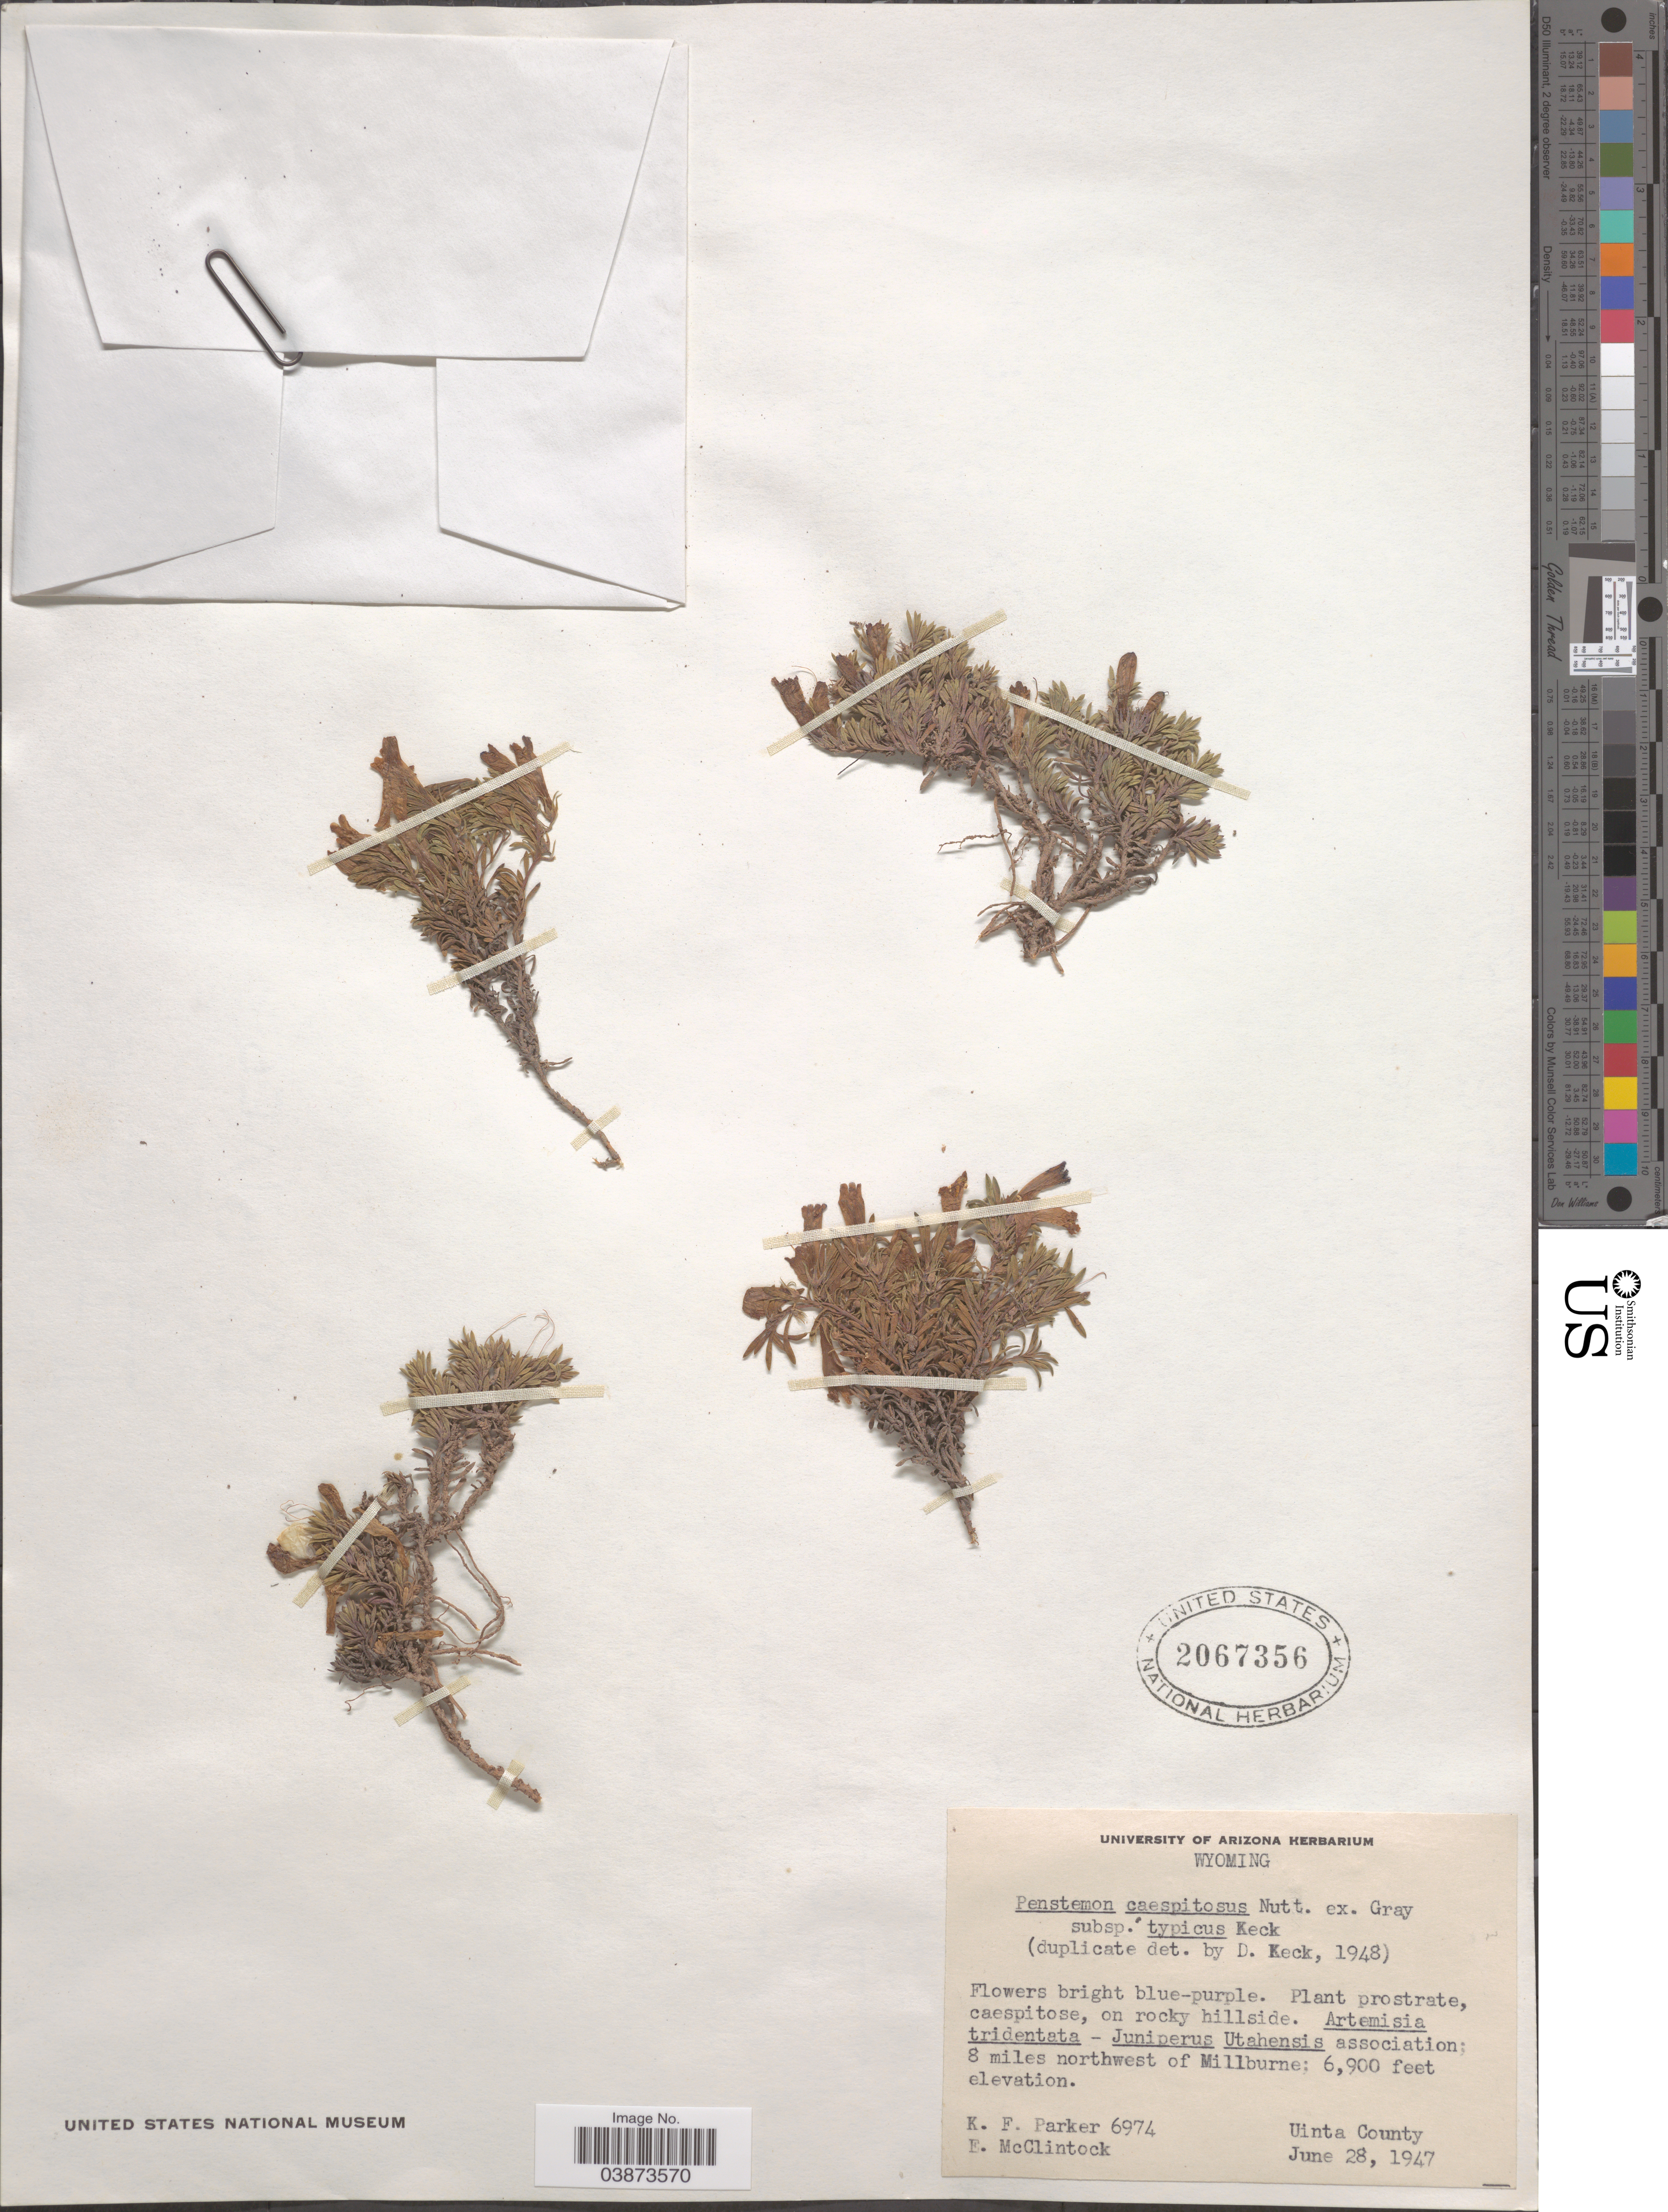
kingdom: Plantae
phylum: Tracheophyta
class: Magnoliopsida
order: Lamiales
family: Plantaginaceae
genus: Penstemon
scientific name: Penstemon caespitosus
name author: Nutt. ex A. Gray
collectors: K. F. Parker & E. McClintock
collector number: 6974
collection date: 1947-06-28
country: United States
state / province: Wyoming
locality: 8 miles northwest of Millburne Uinta County.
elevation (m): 2103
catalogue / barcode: US 2067356